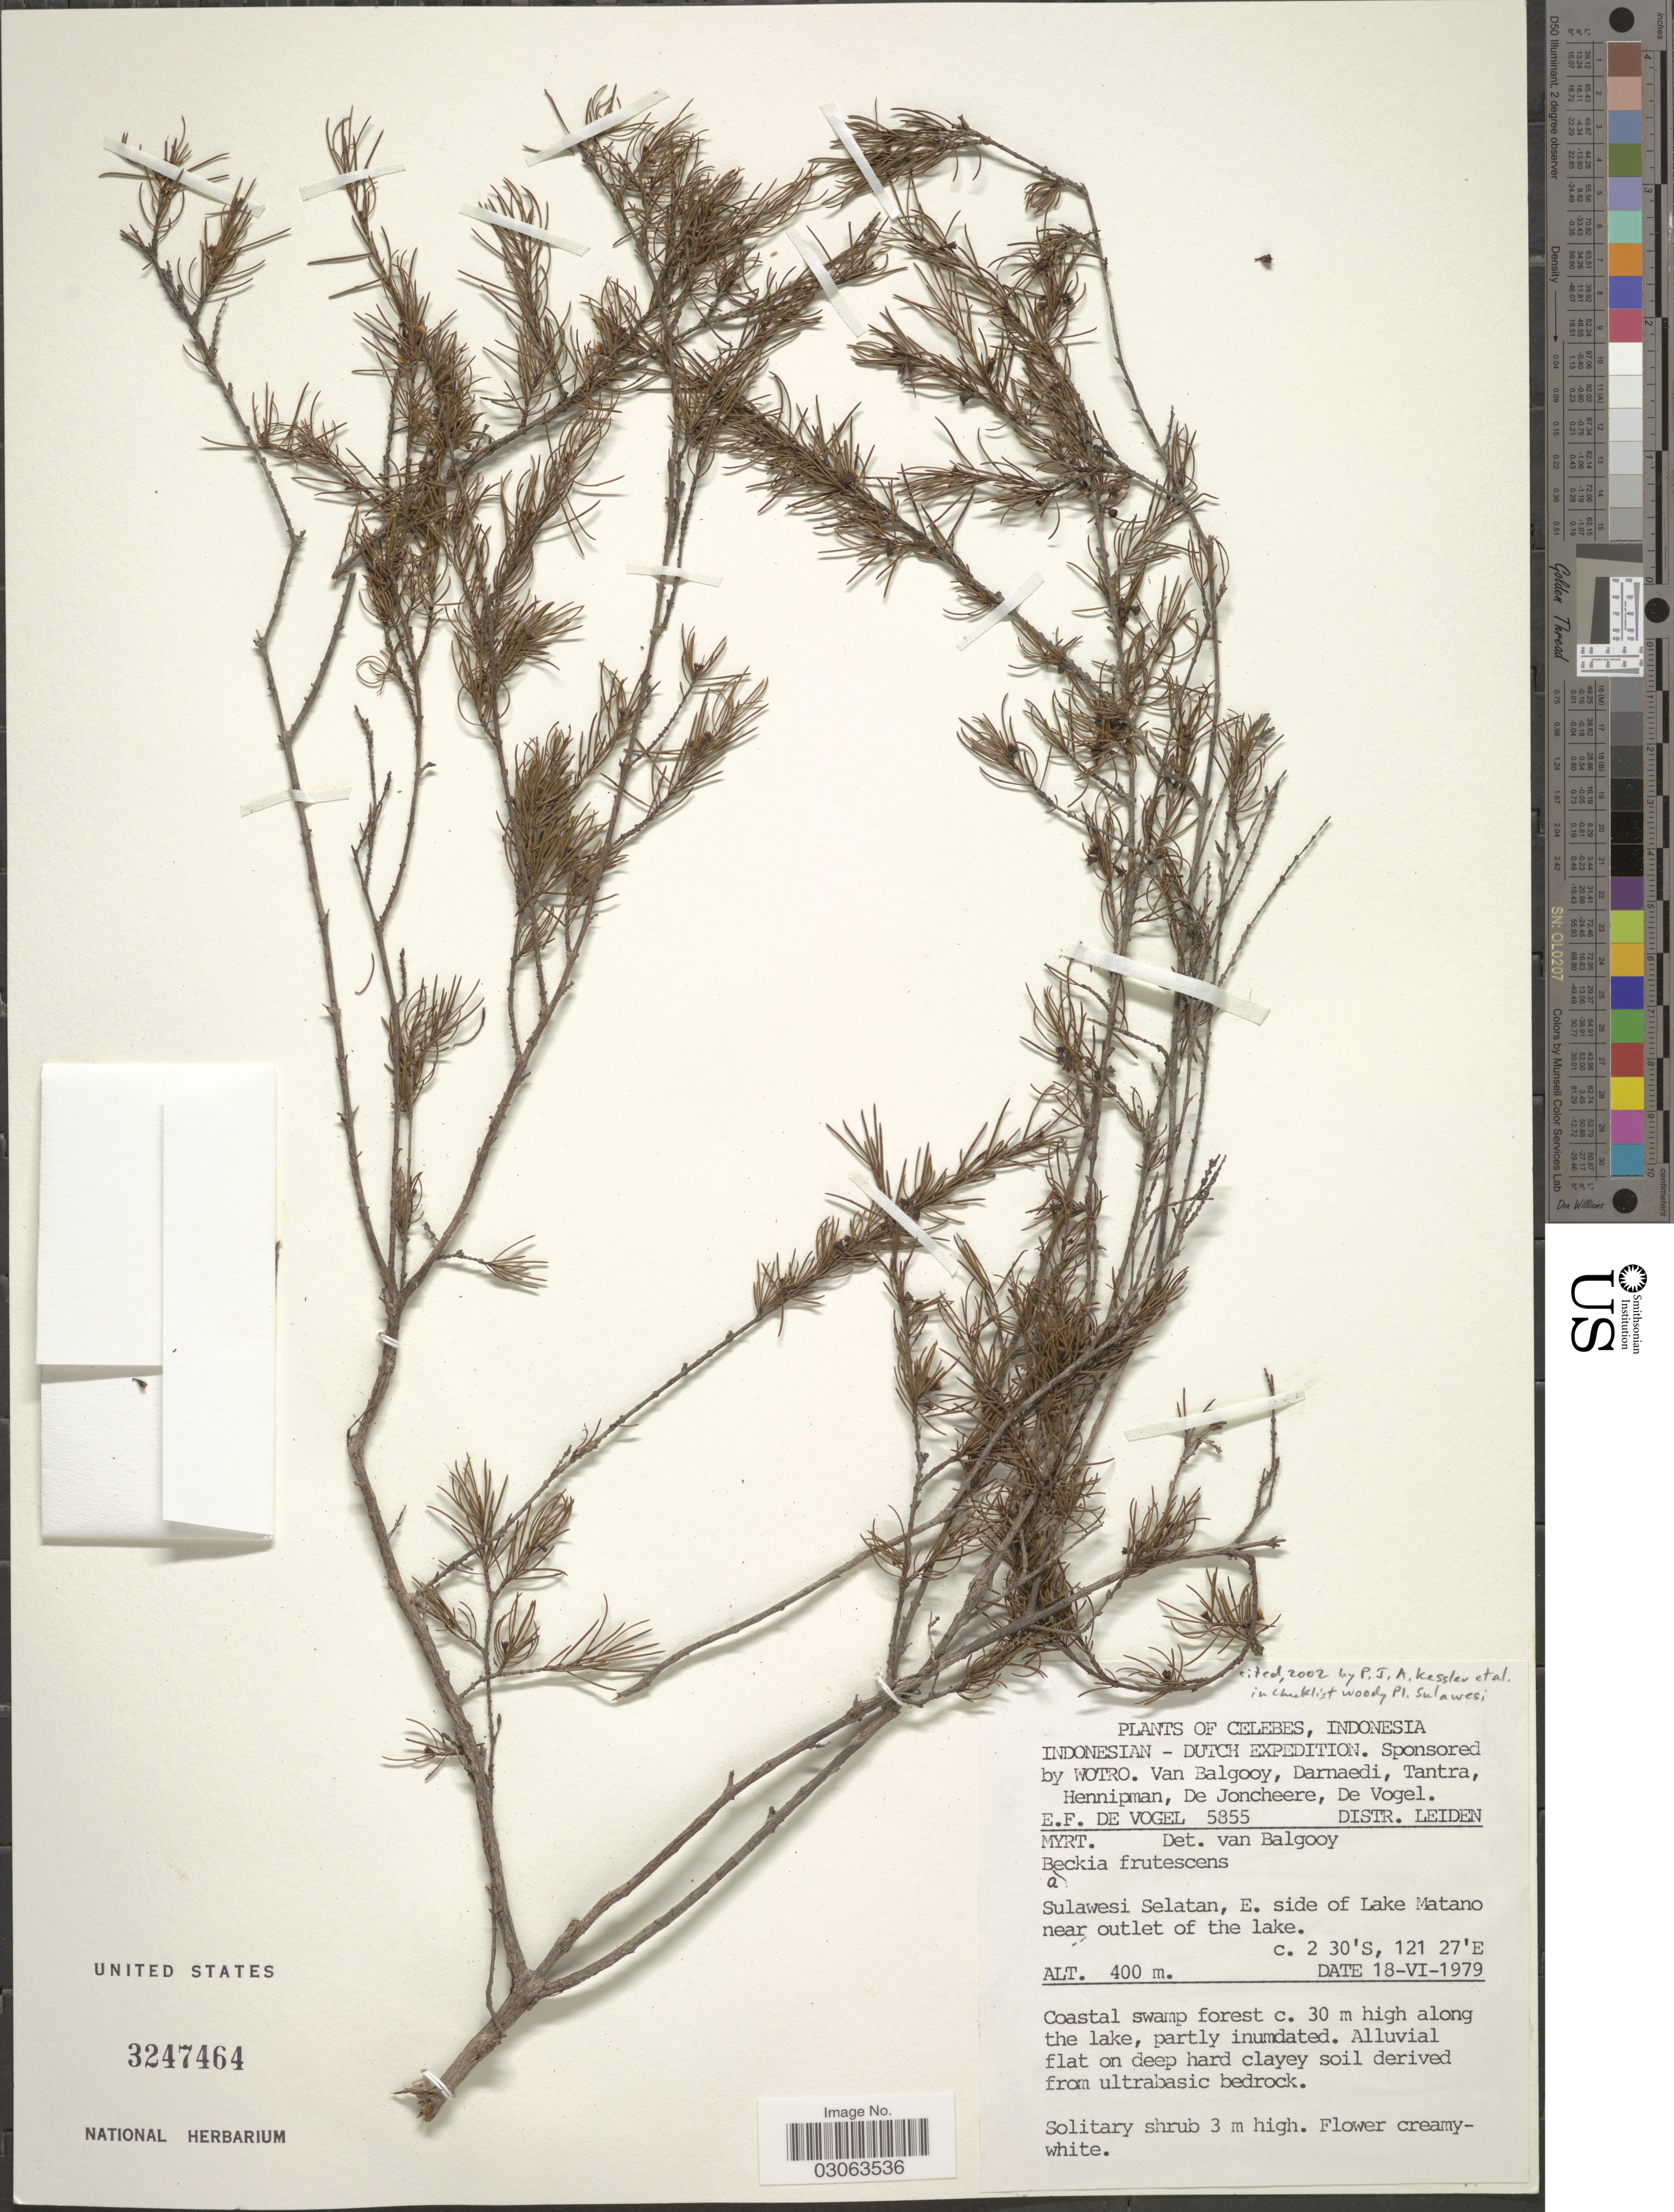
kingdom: Plantae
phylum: Tracheophyta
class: Magnoliopsida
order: Myrtales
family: Myrtaceae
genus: Baeckea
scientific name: Baeckea frutescens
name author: L.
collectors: E. F. de Vogel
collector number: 5855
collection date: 1979-06-18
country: Indonesia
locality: Celebes. Distr. Leiden. Sulawesi Selatan, E. side of Lake Matano near outlet of the lake.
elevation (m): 400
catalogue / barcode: US 3247464